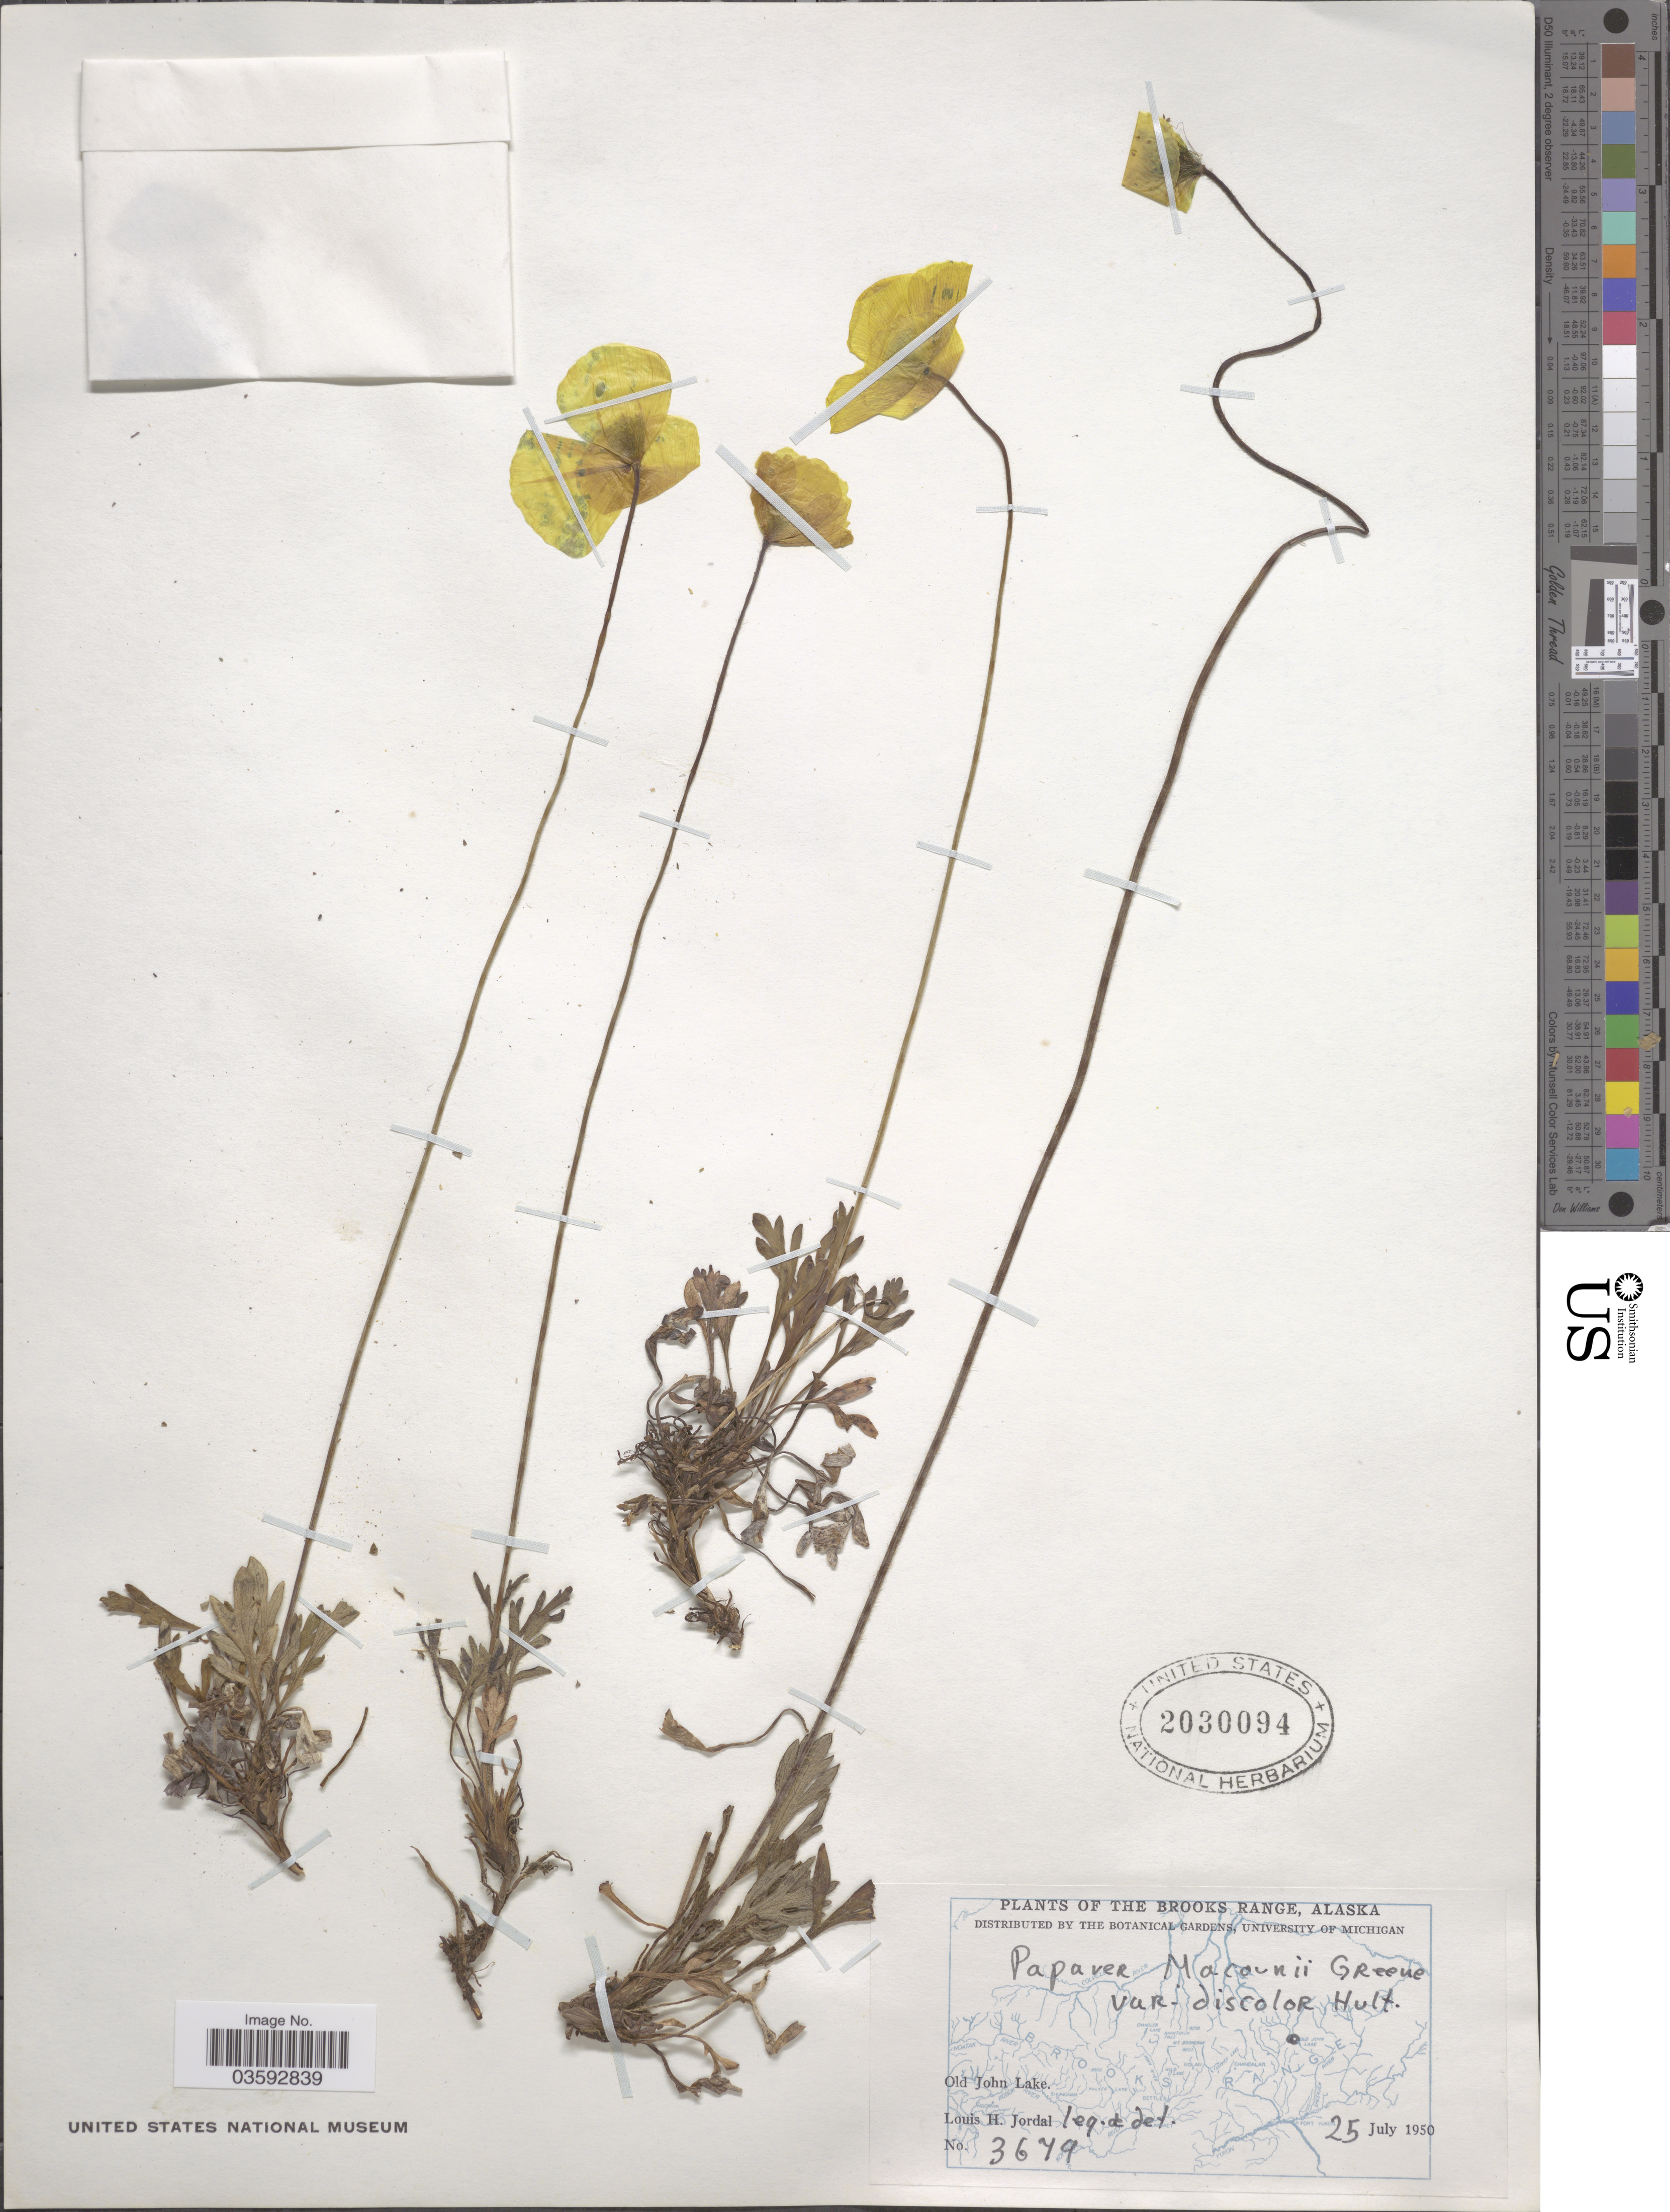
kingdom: Plantae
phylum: Tracheophyta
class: Magnoliopsida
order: Ranunculales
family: Papaveraceae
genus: Papaver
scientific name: Papaver macounii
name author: Greene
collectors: L. Jordal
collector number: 3679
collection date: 1950-07-25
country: United States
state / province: Alaska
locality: The Brooks Range. Old John Lake.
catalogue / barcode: US 2030094